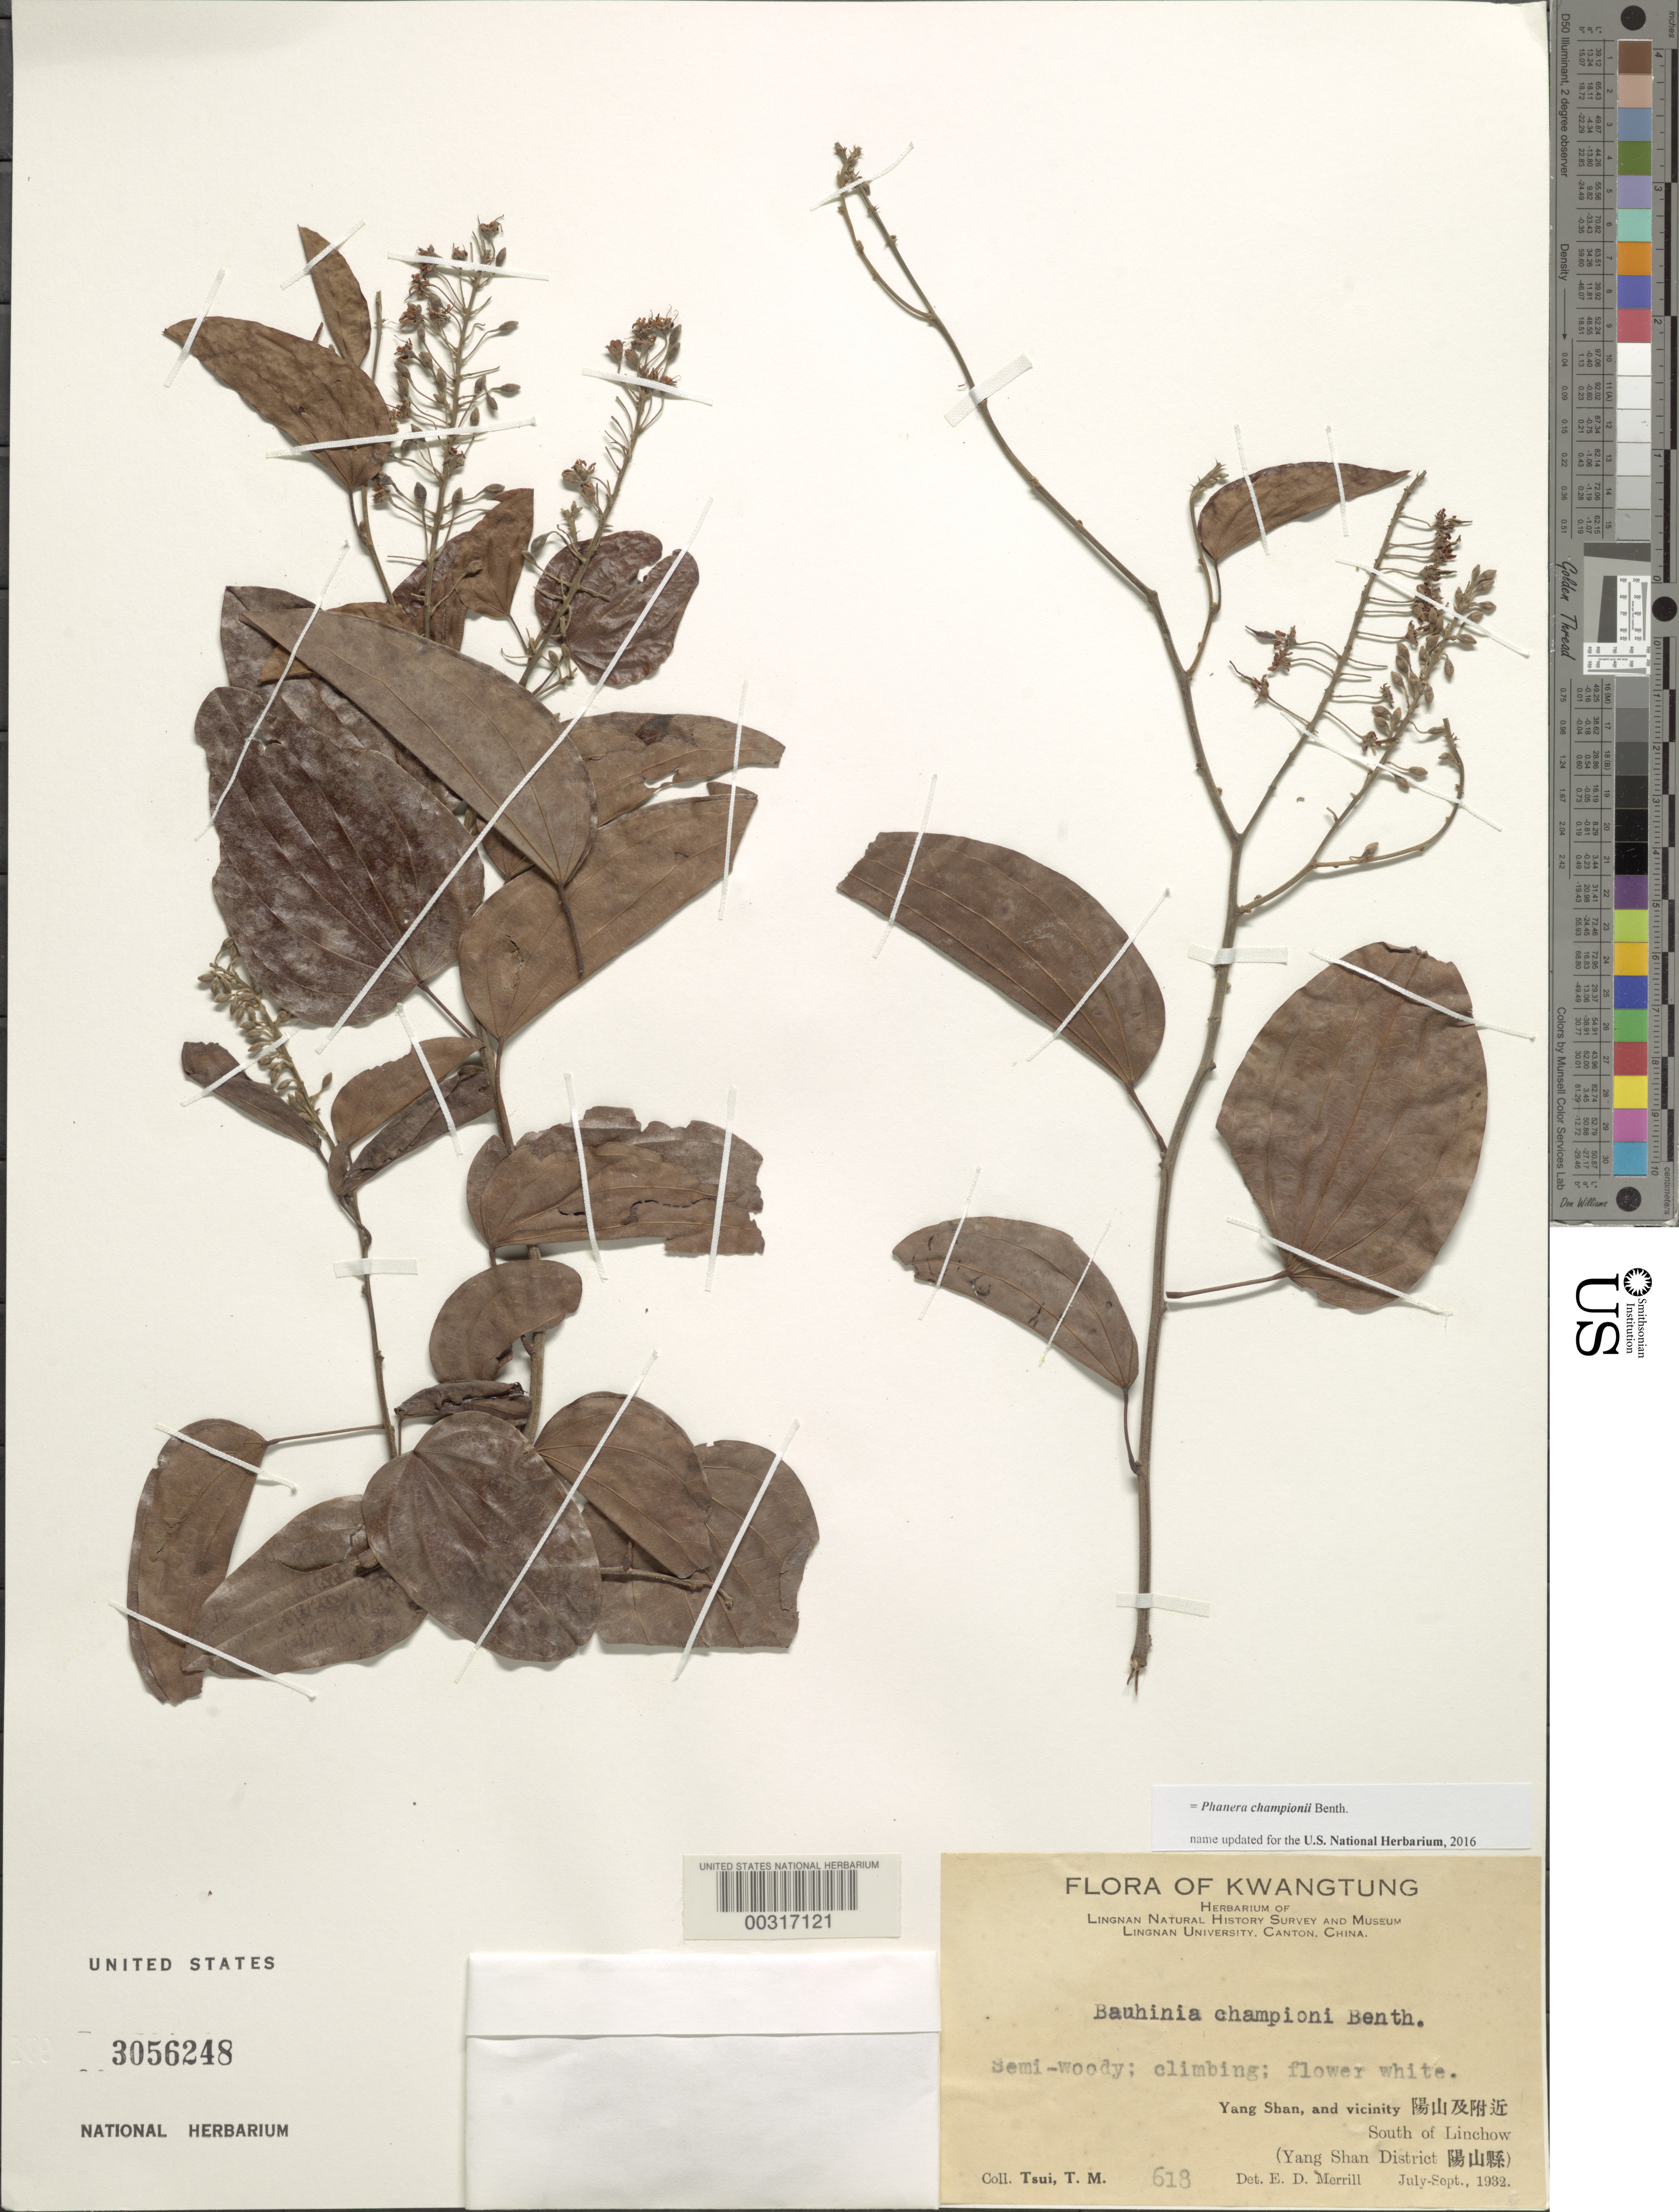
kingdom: Plantae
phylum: Tracheophyta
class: Magnoliopsida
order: Fabales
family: Fabaceae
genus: Phanera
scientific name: Phanera championii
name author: Benth.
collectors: T. Tsui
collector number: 618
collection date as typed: Jul 1932 to -- Sep 1932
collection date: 1932-07/1932-09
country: China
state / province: Guangxi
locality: Yang shan dist., s of linchow, yang shan, and vicinity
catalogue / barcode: US 3056248